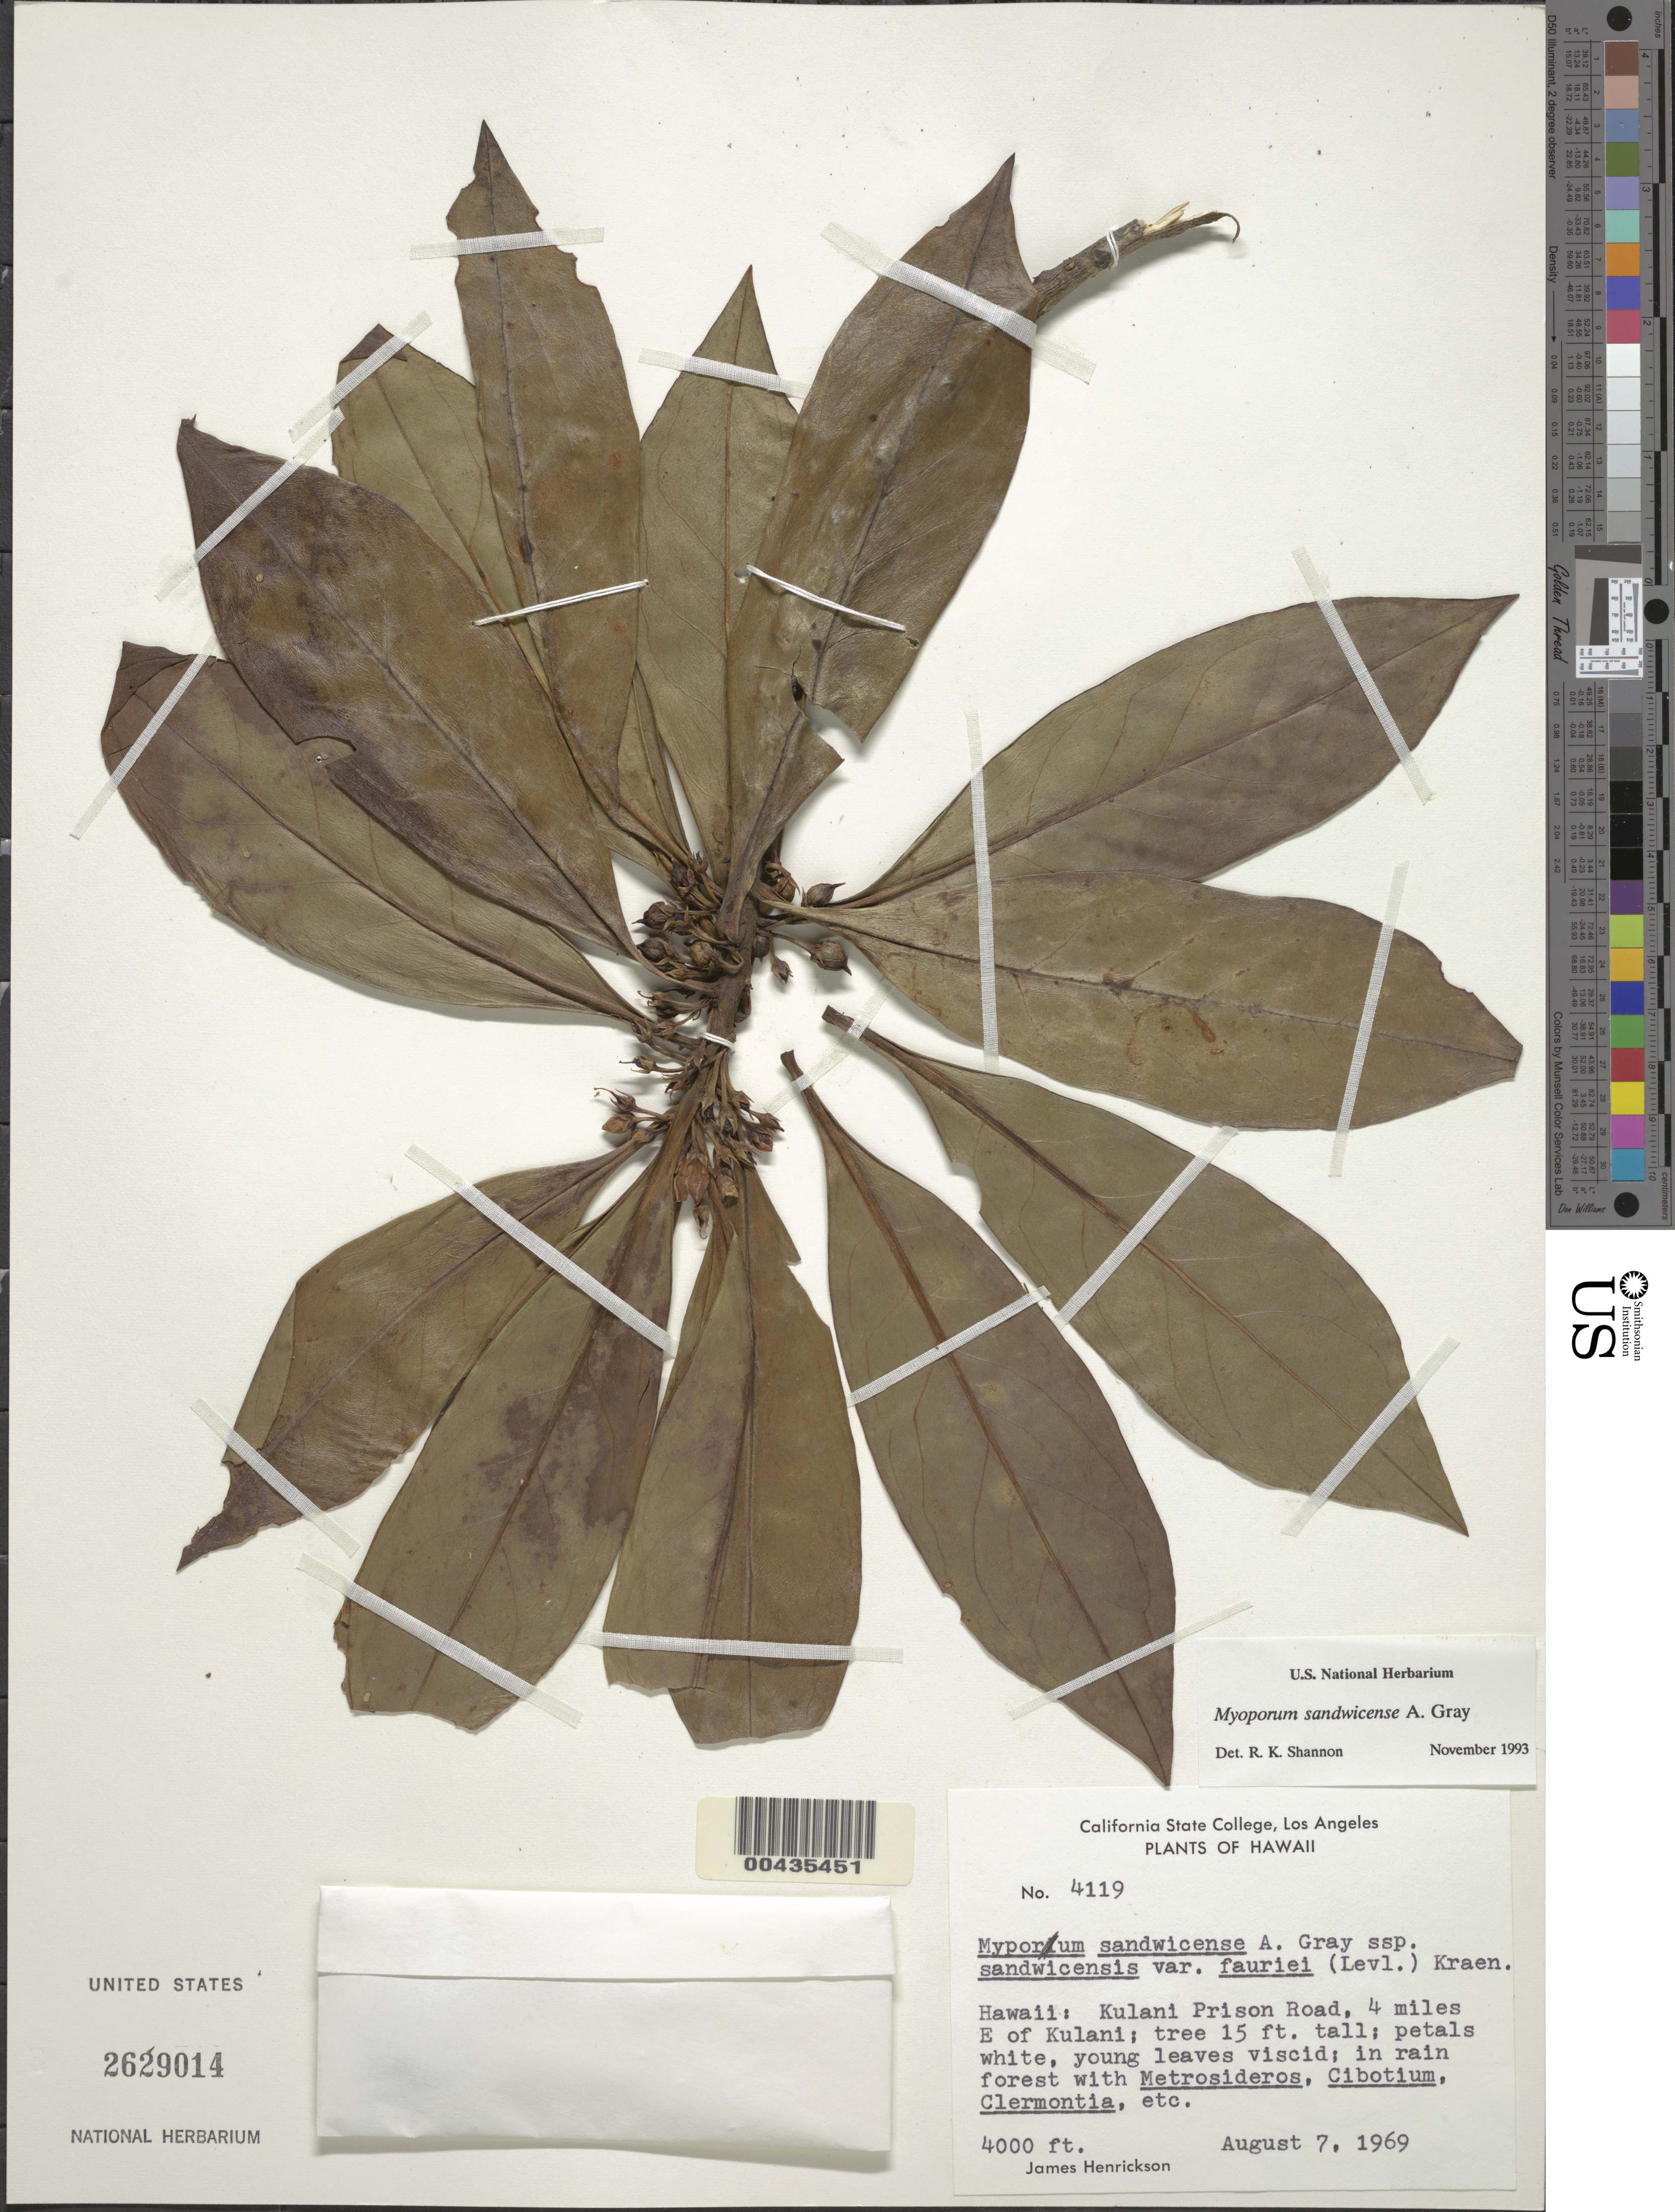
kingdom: Plantae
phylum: Tracheophyta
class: Magnoliopsida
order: Lamiales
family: Scrophulariaceae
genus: Myoporum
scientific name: Myoporum sandwicense subsp. sandwicense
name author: A. Gray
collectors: J. S. Henrickson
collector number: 4119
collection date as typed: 7 Aug 1969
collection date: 1969-08-07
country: United States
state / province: Hawaii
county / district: Hawaii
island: Hawaii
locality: Kulani Prison Road, 4 mi E of Kulani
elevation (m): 1219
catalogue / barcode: US 2629014